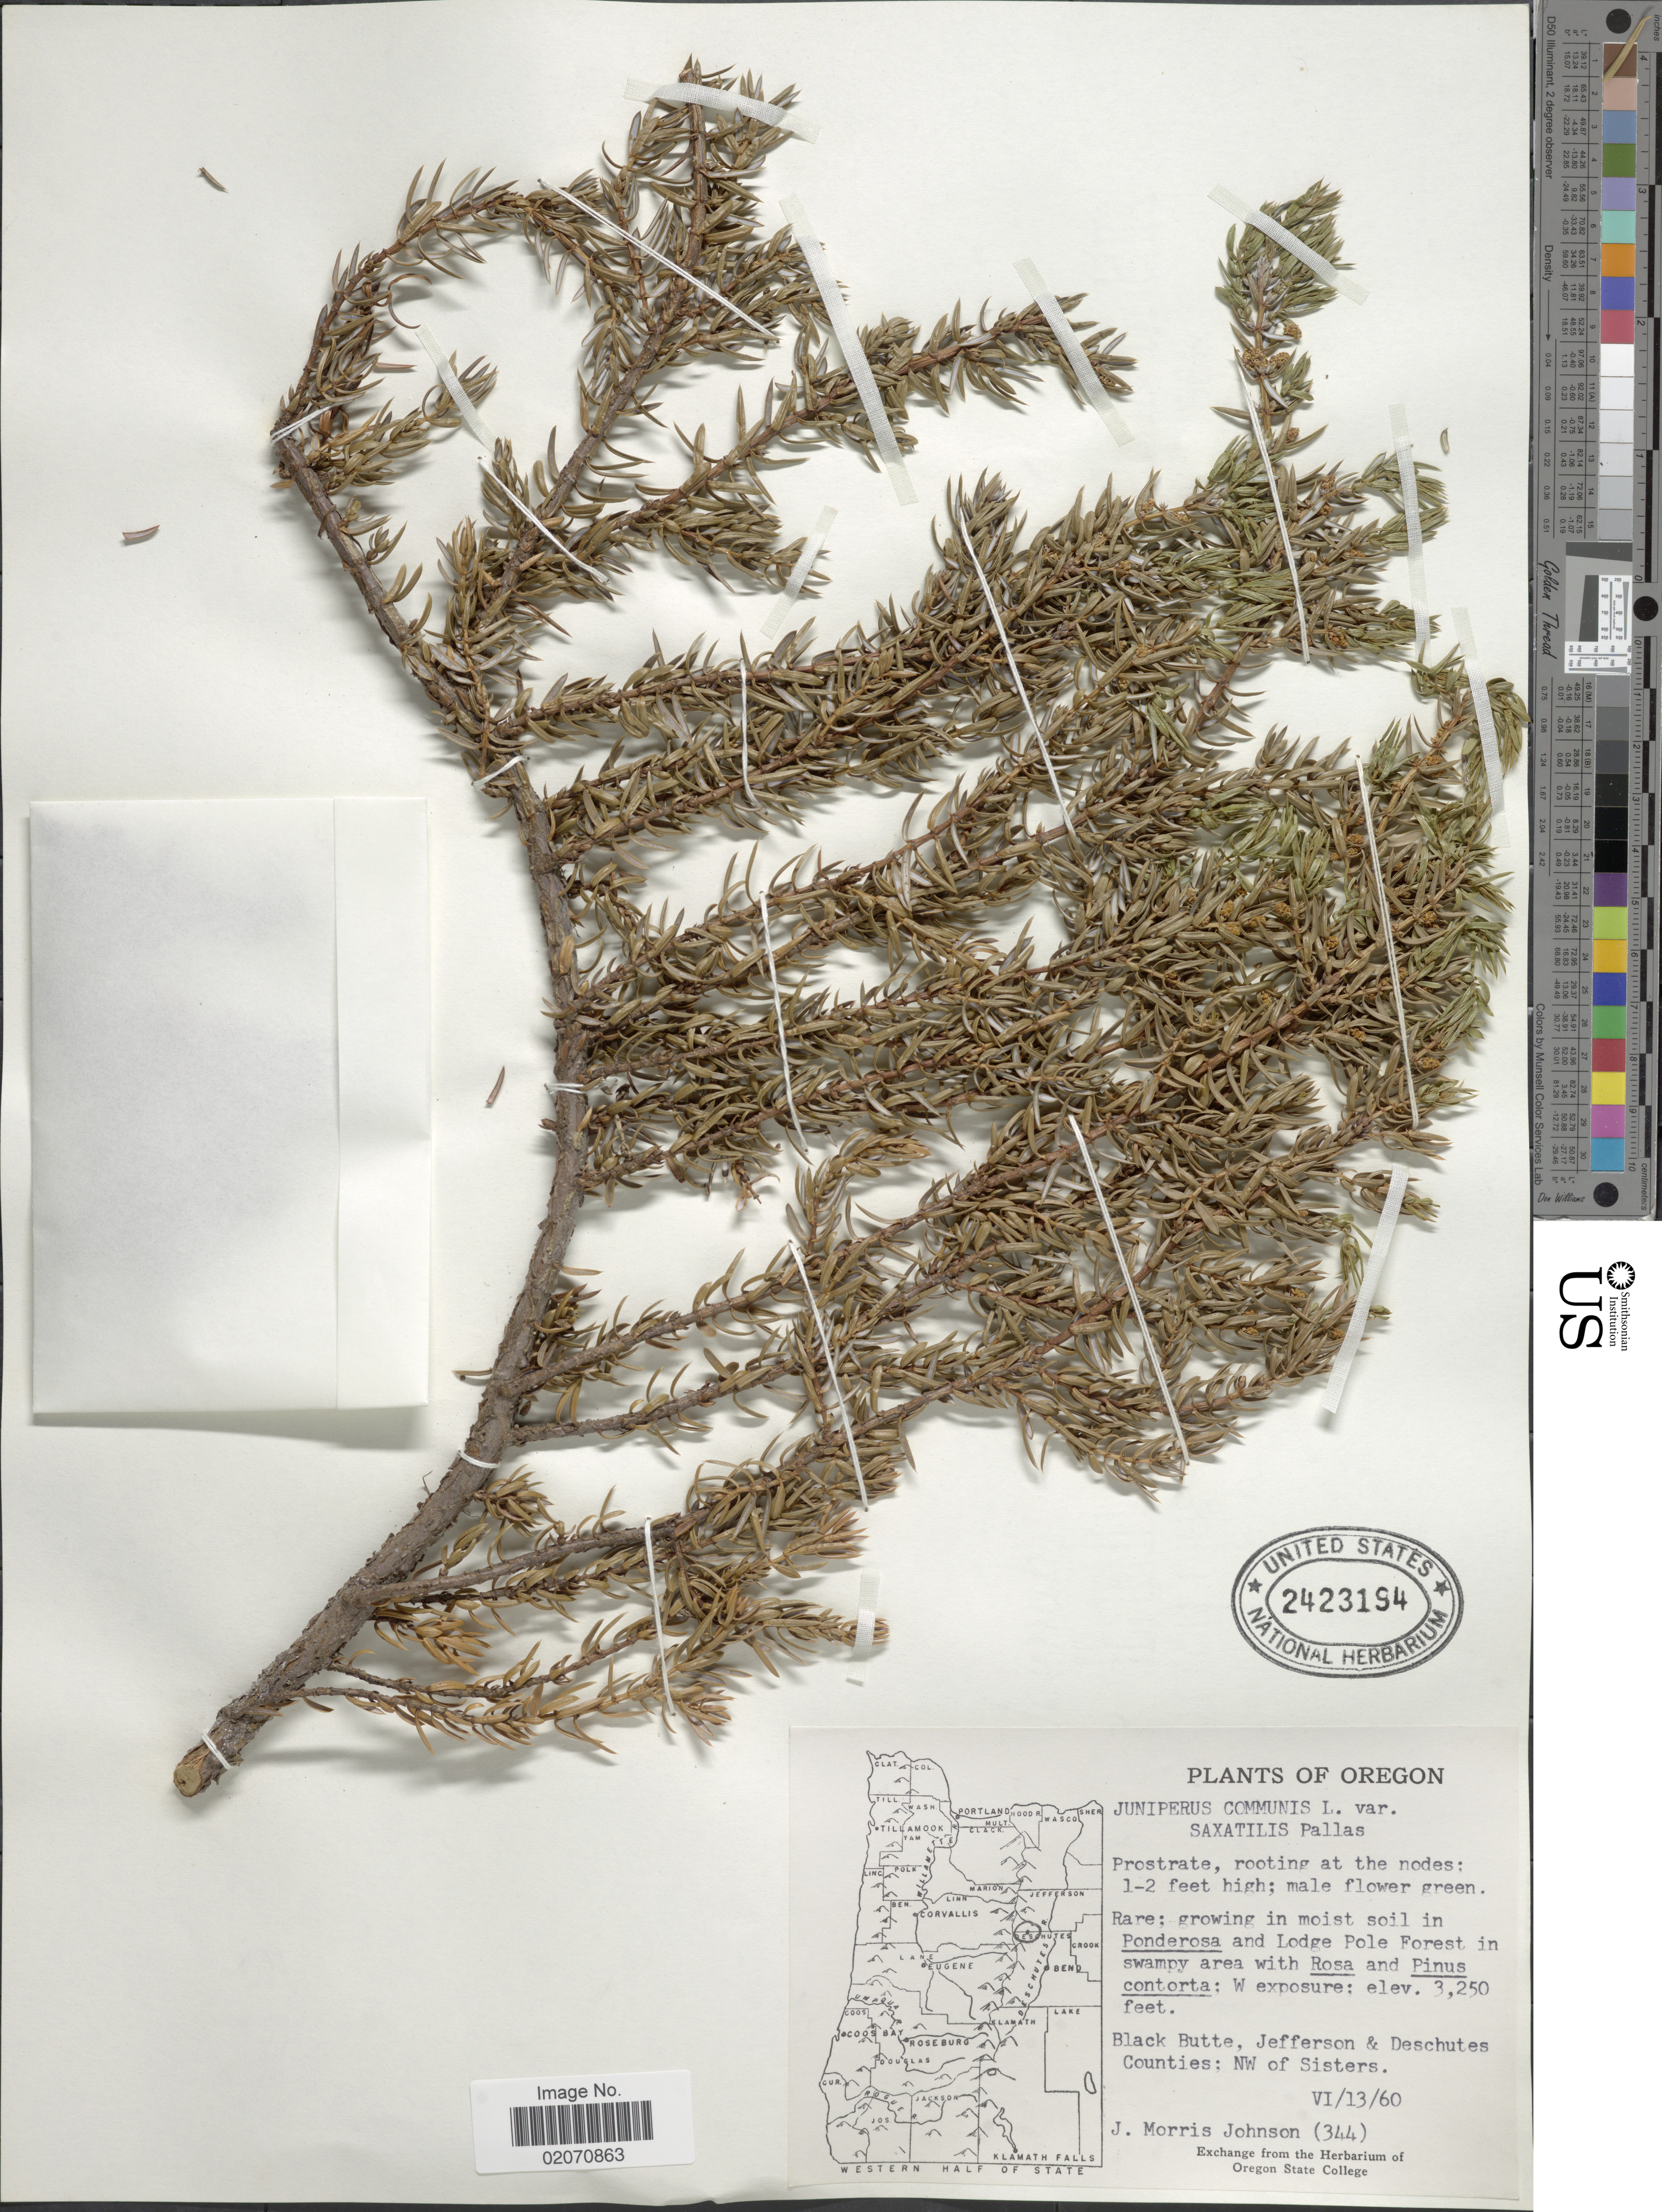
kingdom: Plantae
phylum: Tracheophyta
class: Pinopsida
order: Pinales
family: Cupressaceae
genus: Juniperus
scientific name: Juniperus communis subsp. nana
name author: (Willd.) Syme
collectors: J. M. Johnson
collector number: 344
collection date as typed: Transcribed d/m/y: 13/6/60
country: United States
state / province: Oregon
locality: Black Butte, Jefferson & Deschutes Counties: NW of Sisters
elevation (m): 991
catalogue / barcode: US 2423194